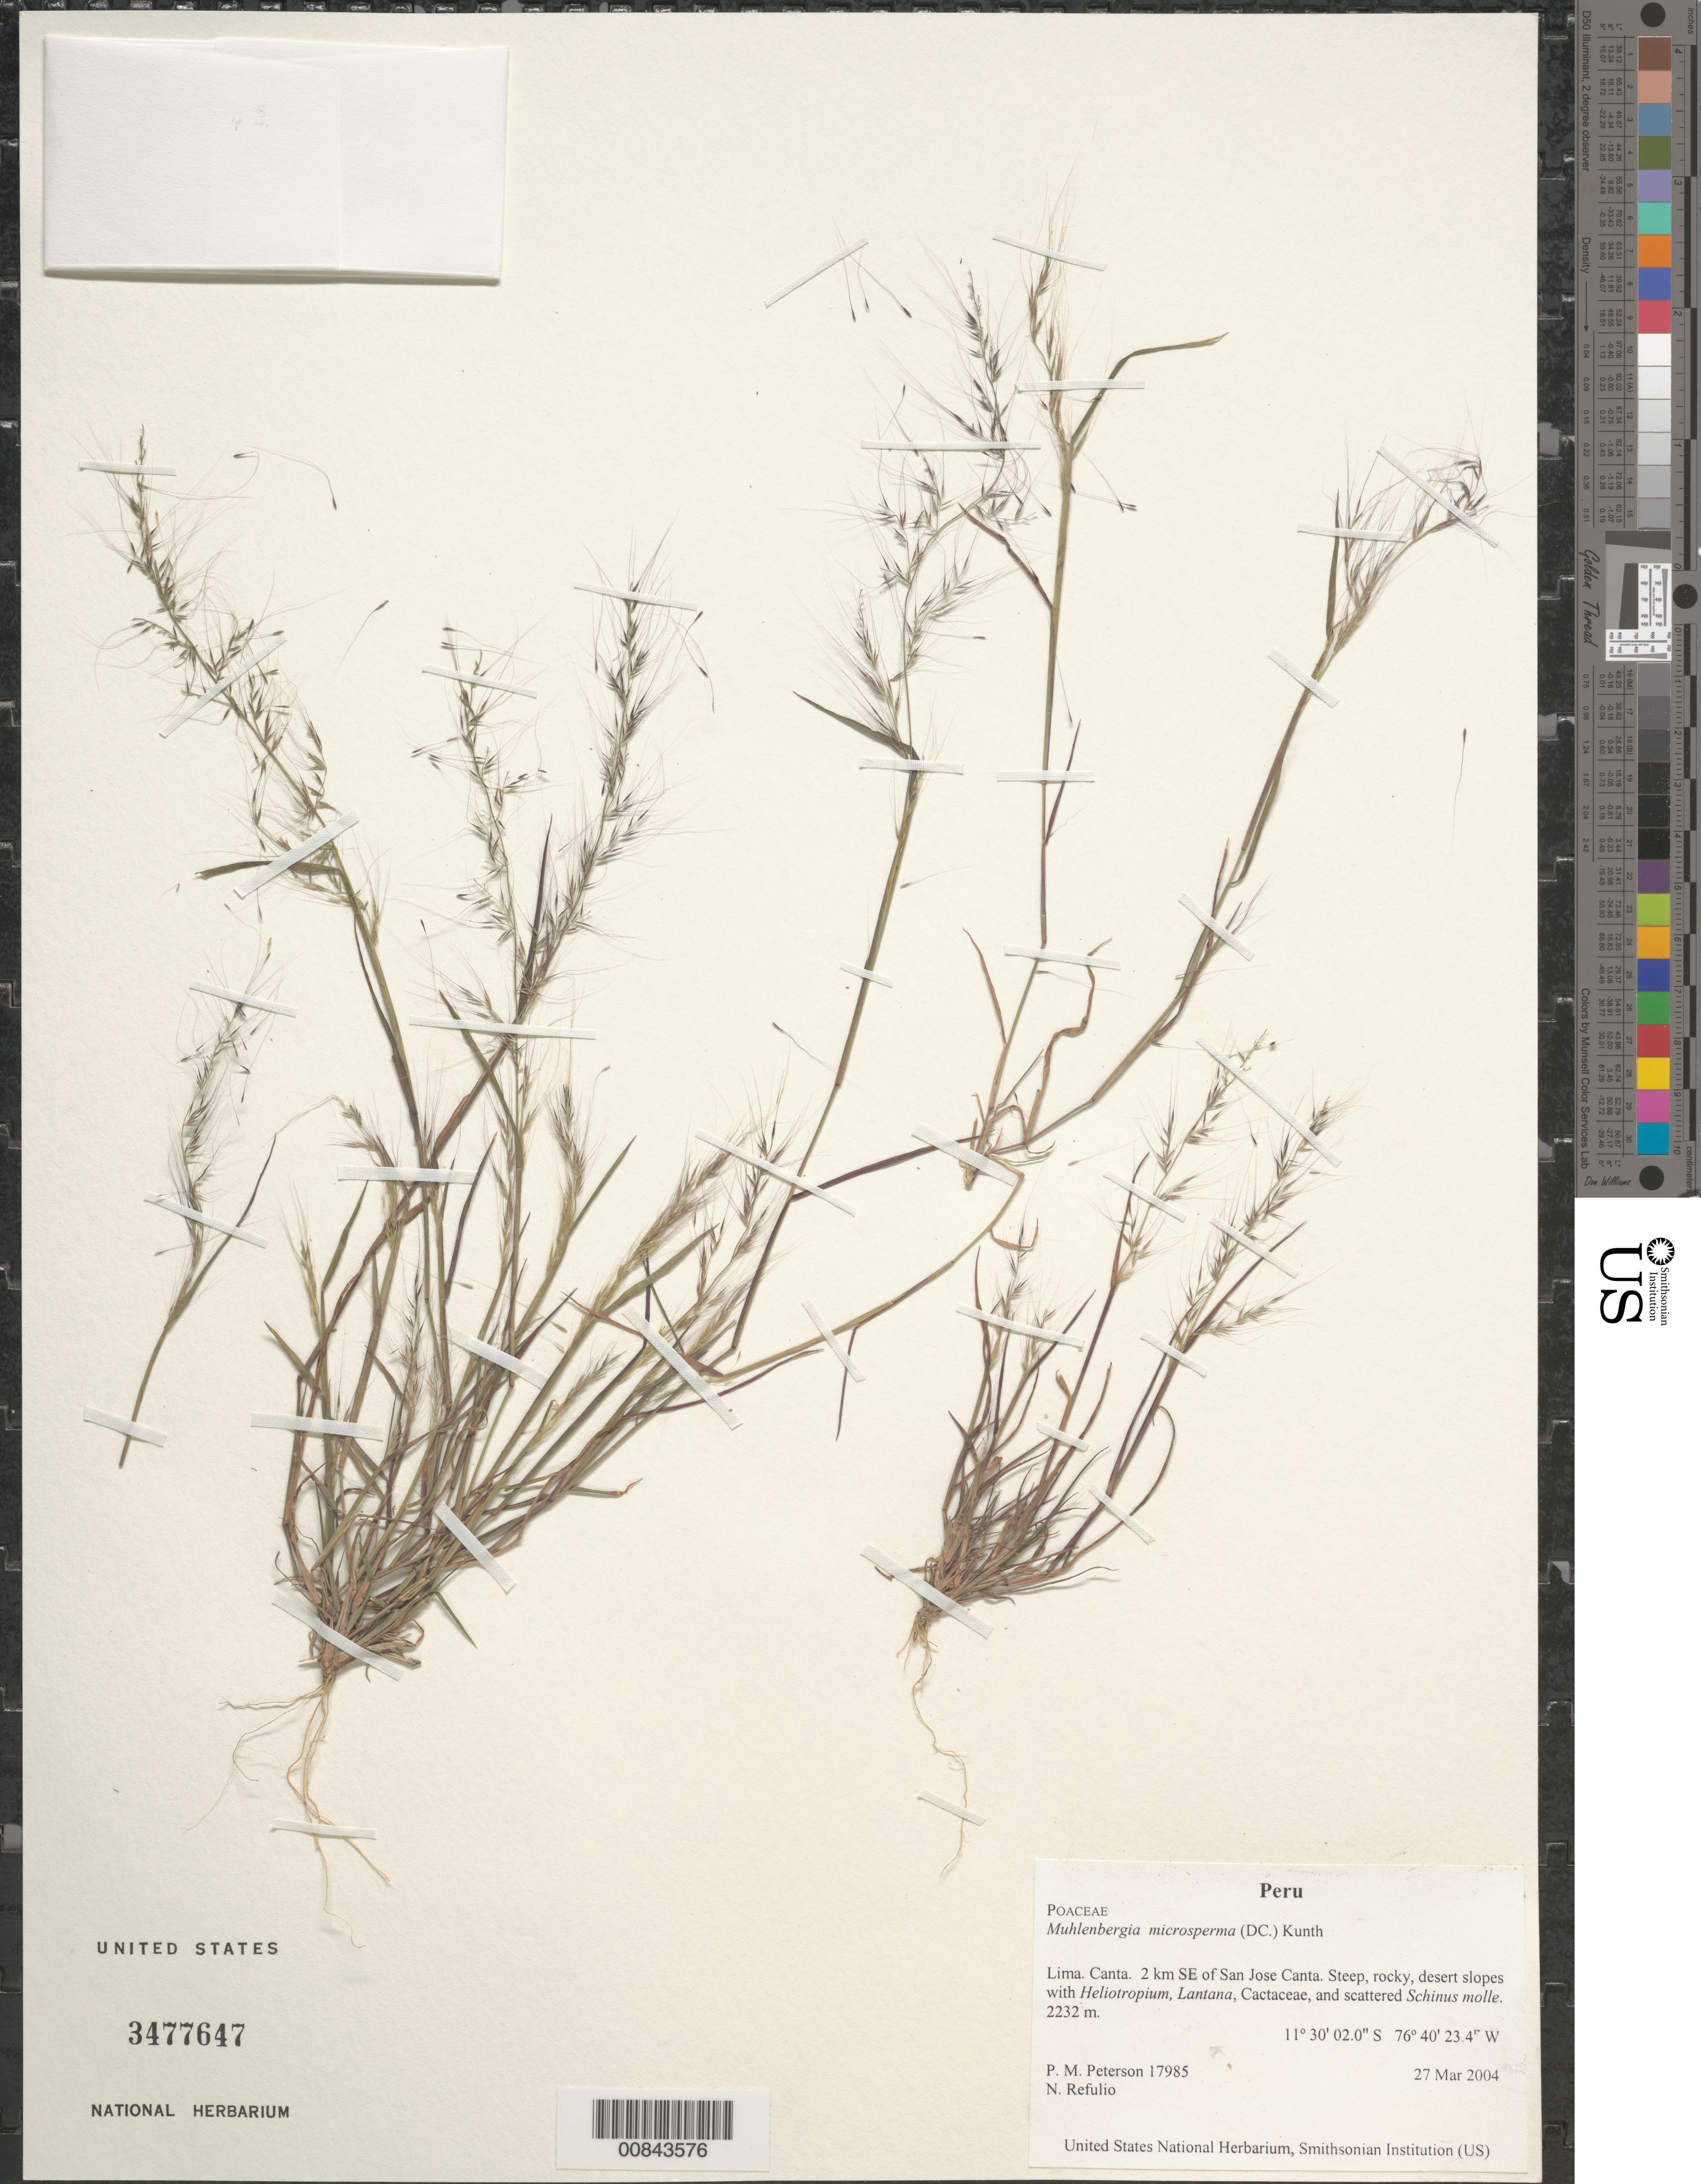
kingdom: Plantae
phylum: Tracheophyta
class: Liliopsida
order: Poales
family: Poaceae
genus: Muhlenbergia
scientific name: Muhlenbergia microsperma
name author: (DC.) Kunth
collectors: P. M. Peterson & N. Refulio-Rodríguez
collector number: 17985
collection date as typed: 27 Mar 2004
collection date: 2004-03-27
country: Peru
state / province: Lima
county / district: Canta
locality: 2 km SE of San Jose Canta. Steep, rocky, desert slopes with Heliotropium, Lantana, Cactaceae, and scattered Schinus molle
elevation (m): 2232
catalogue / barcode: US 3477647